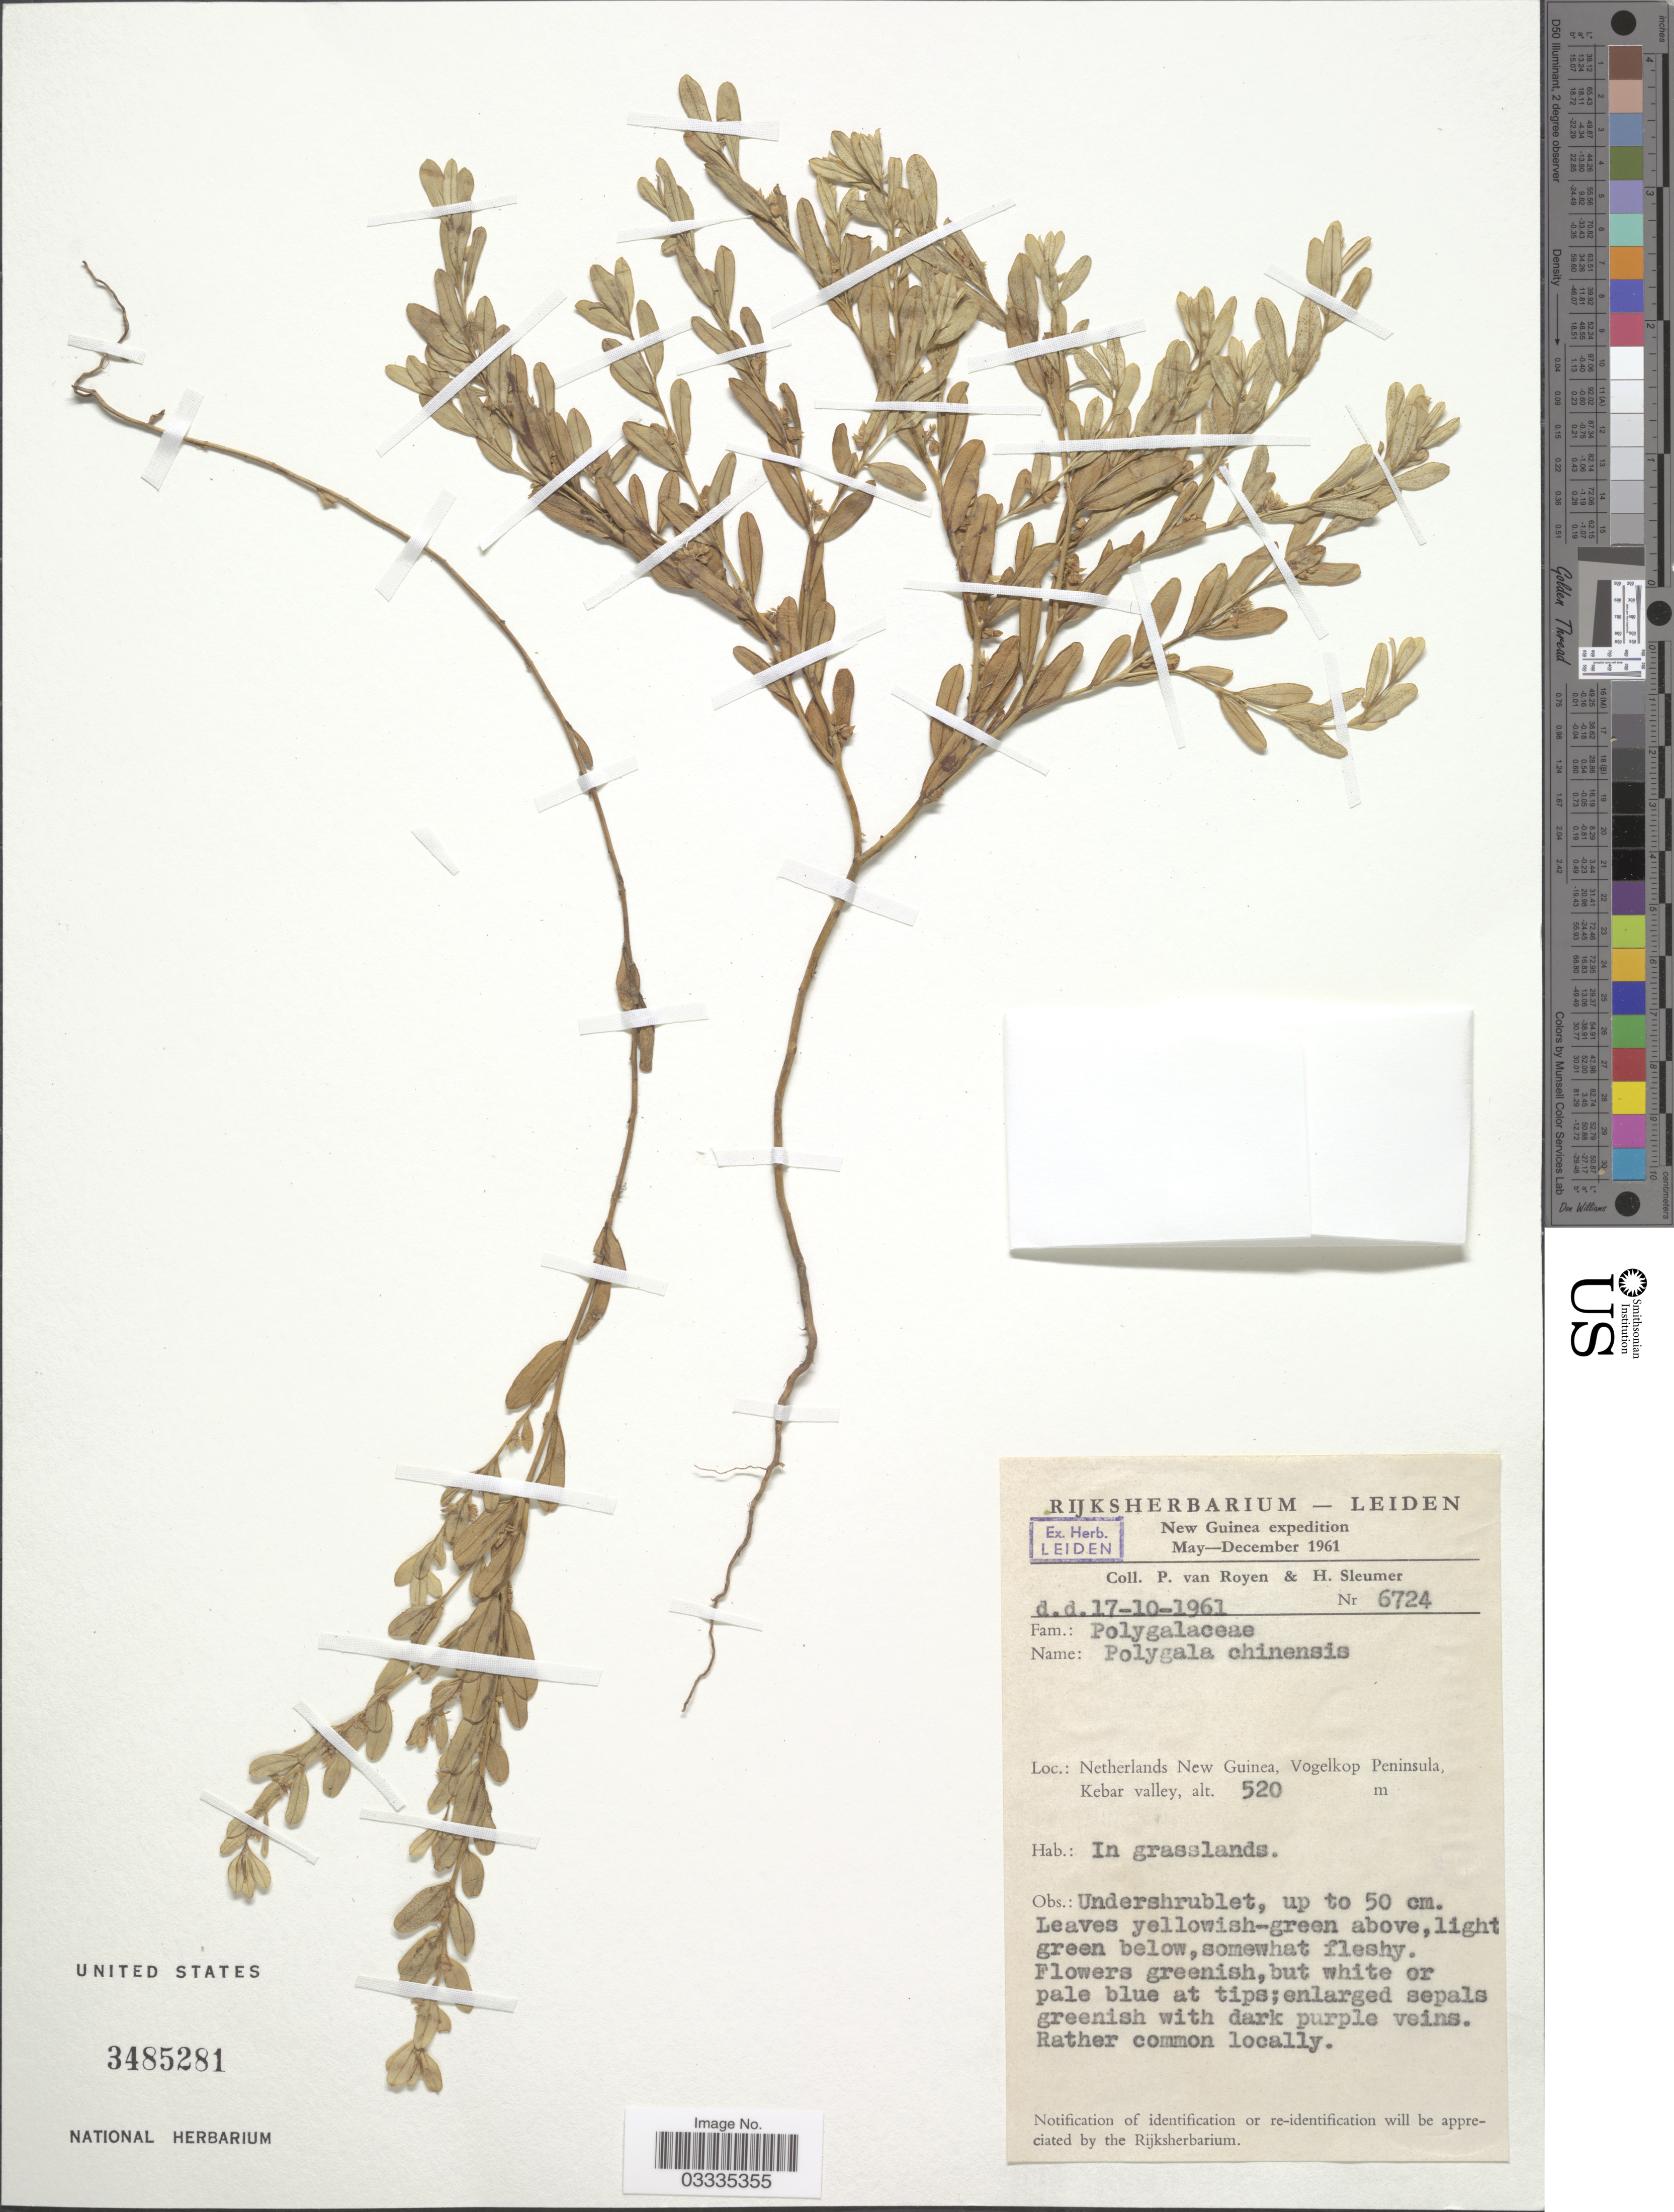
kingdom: Plantae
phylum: Tracheophyta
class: Magnoliopsida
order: Fabales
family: Polygalaceae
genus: Polygala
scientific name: Polygala chinensis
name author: L.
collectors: P. van Royen & H. O. Sleumer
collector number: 6724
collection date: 1961-10-17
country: Indonesia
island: New Guinea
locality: New Guinea. Netherlands New Guinea, Vogelkop Peninsula, Kebar valley.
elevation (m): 520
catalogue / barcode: US 3485281